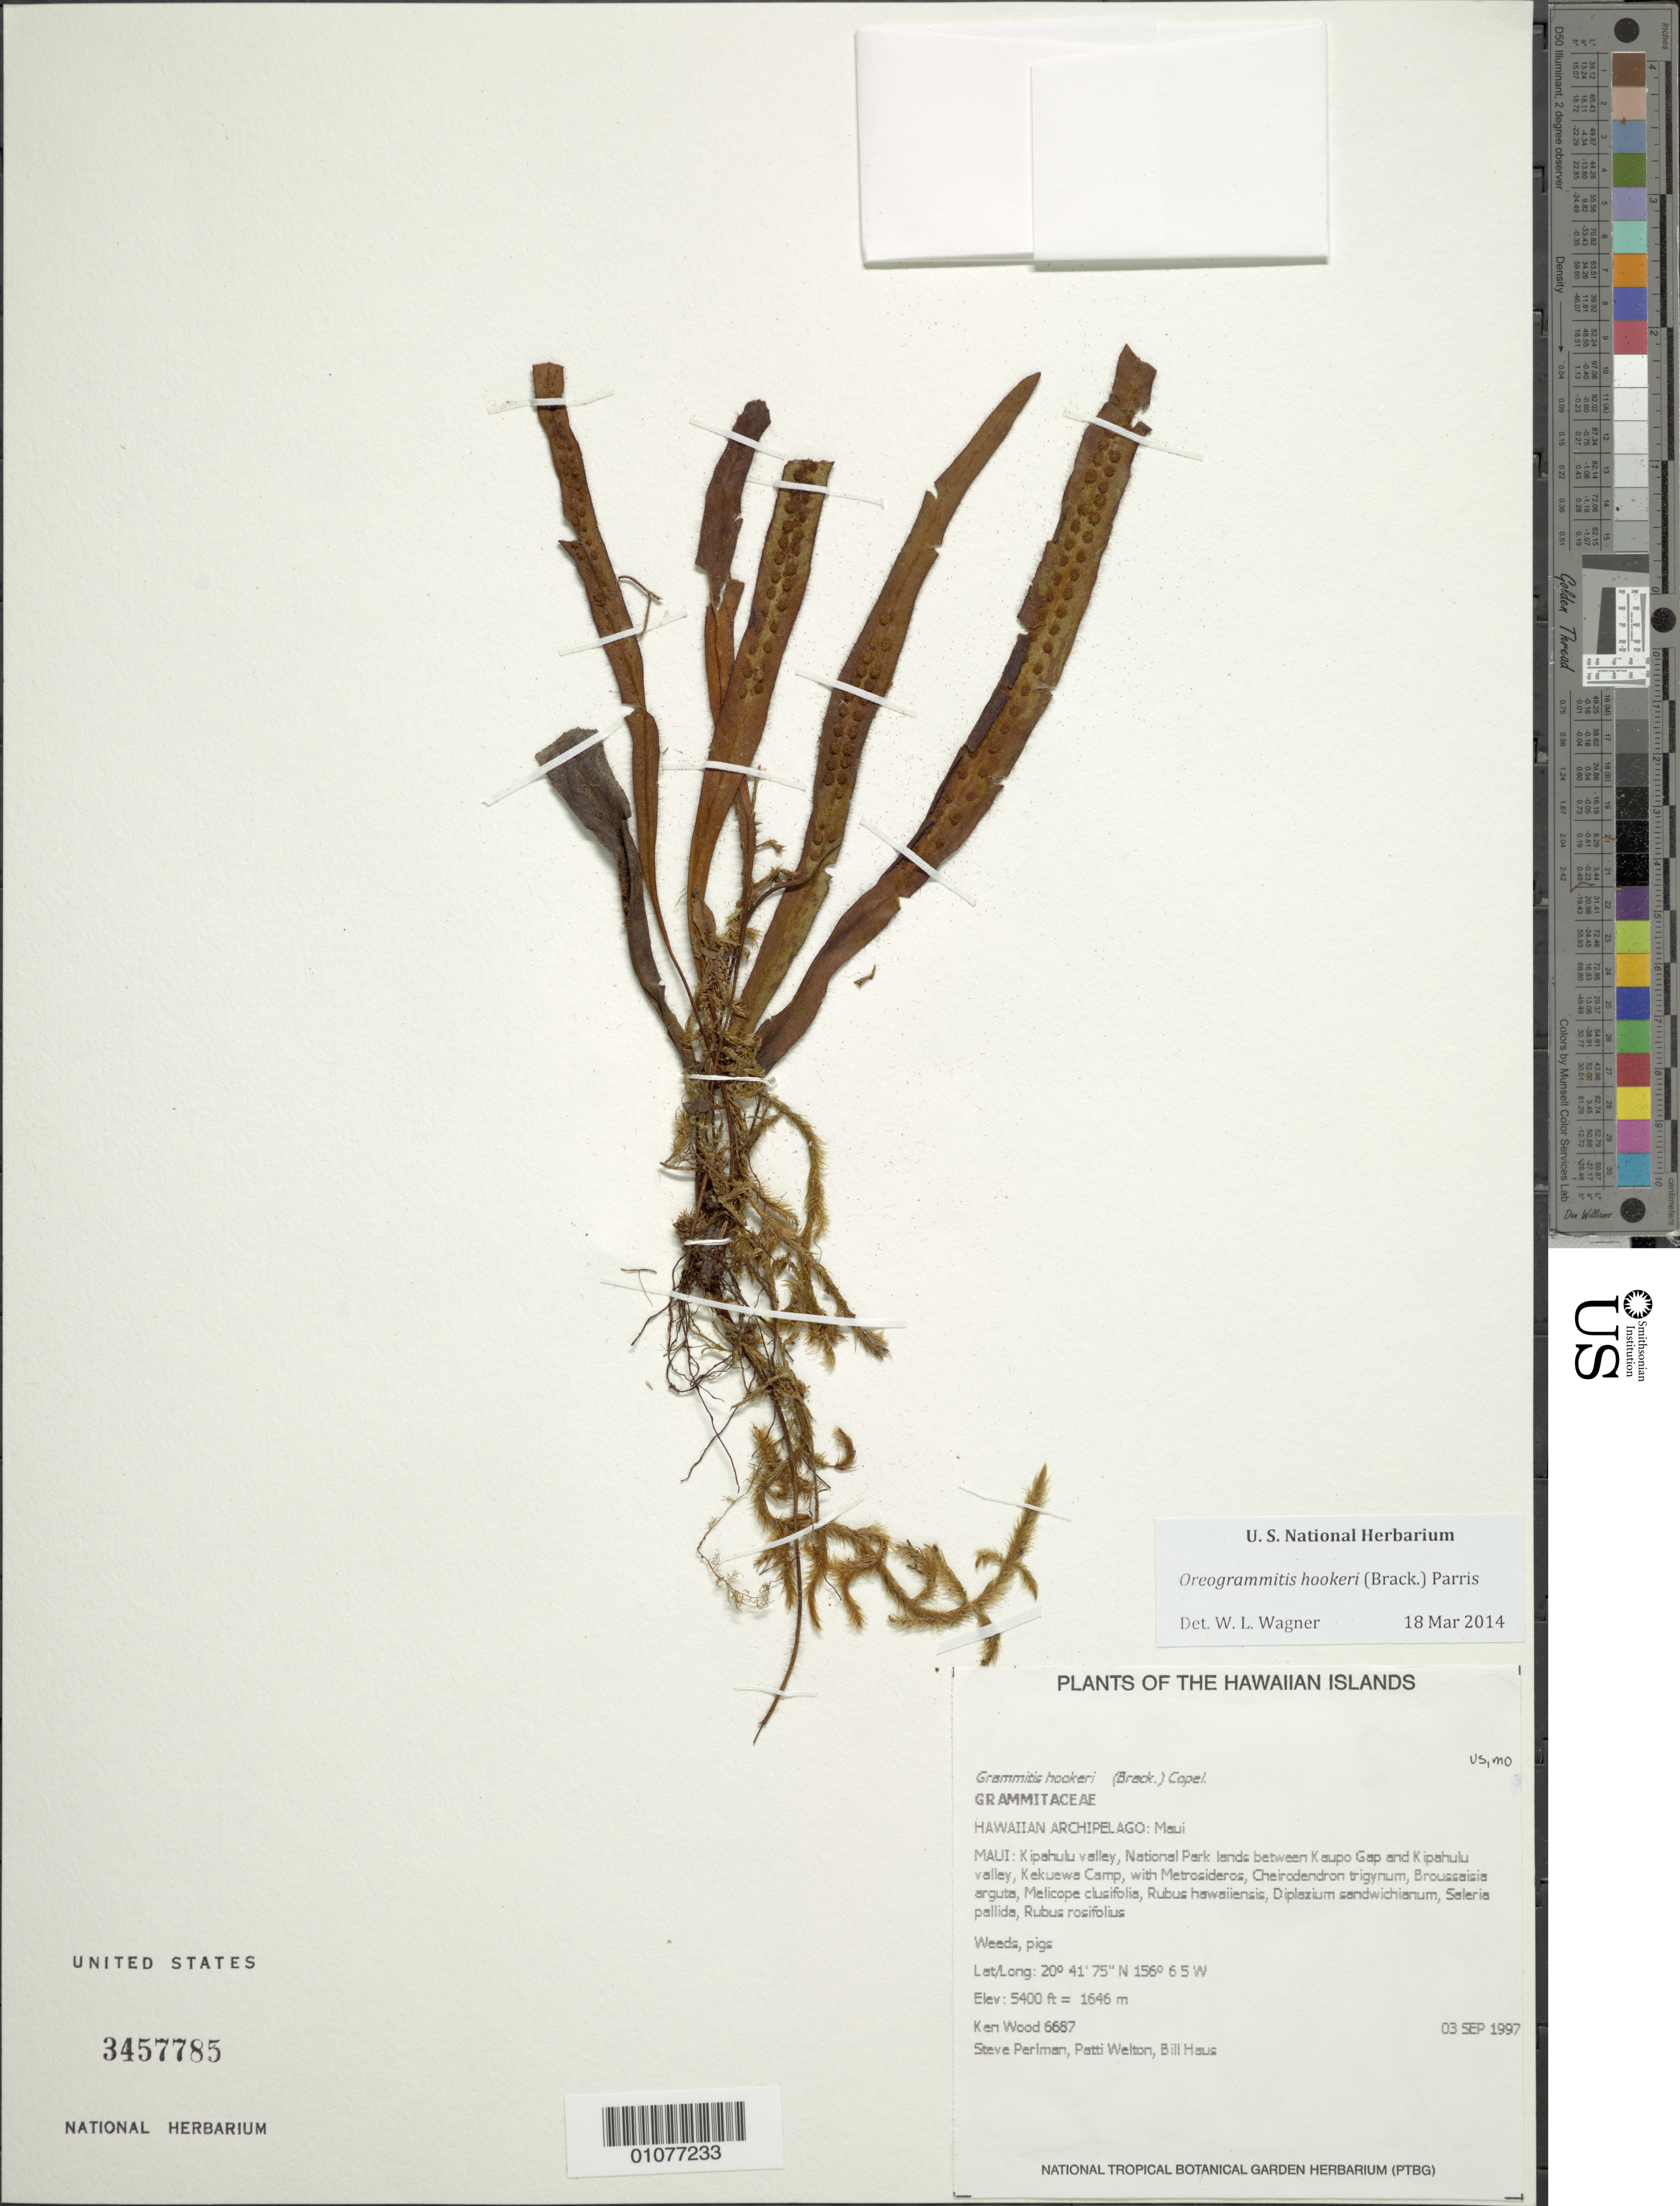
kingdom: Plantae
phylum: Tracheophyta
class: Polypodiopsida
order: Polypodiales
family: Polypodiaceae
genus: Oreogrammitis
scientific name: Oreogrammitis hookeri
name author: (Brack.) Parris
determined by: Wagner, W. L., (BOT), Smithsonian Institution - National Museum of Natural History (UNITED STATES)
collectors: K. R. Wood, S. P. Perlman, P. Welton & B. Haus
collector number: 6687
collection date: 1997-09-03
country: United States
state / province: Hawaii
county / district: Maui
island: Maui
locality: Kipahulu valley, National Park lands between Kaupo Gap and Kipahulu valley, Kekuewa Camp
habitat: weeds, pigs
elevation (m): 1646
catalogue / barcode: US 3457785